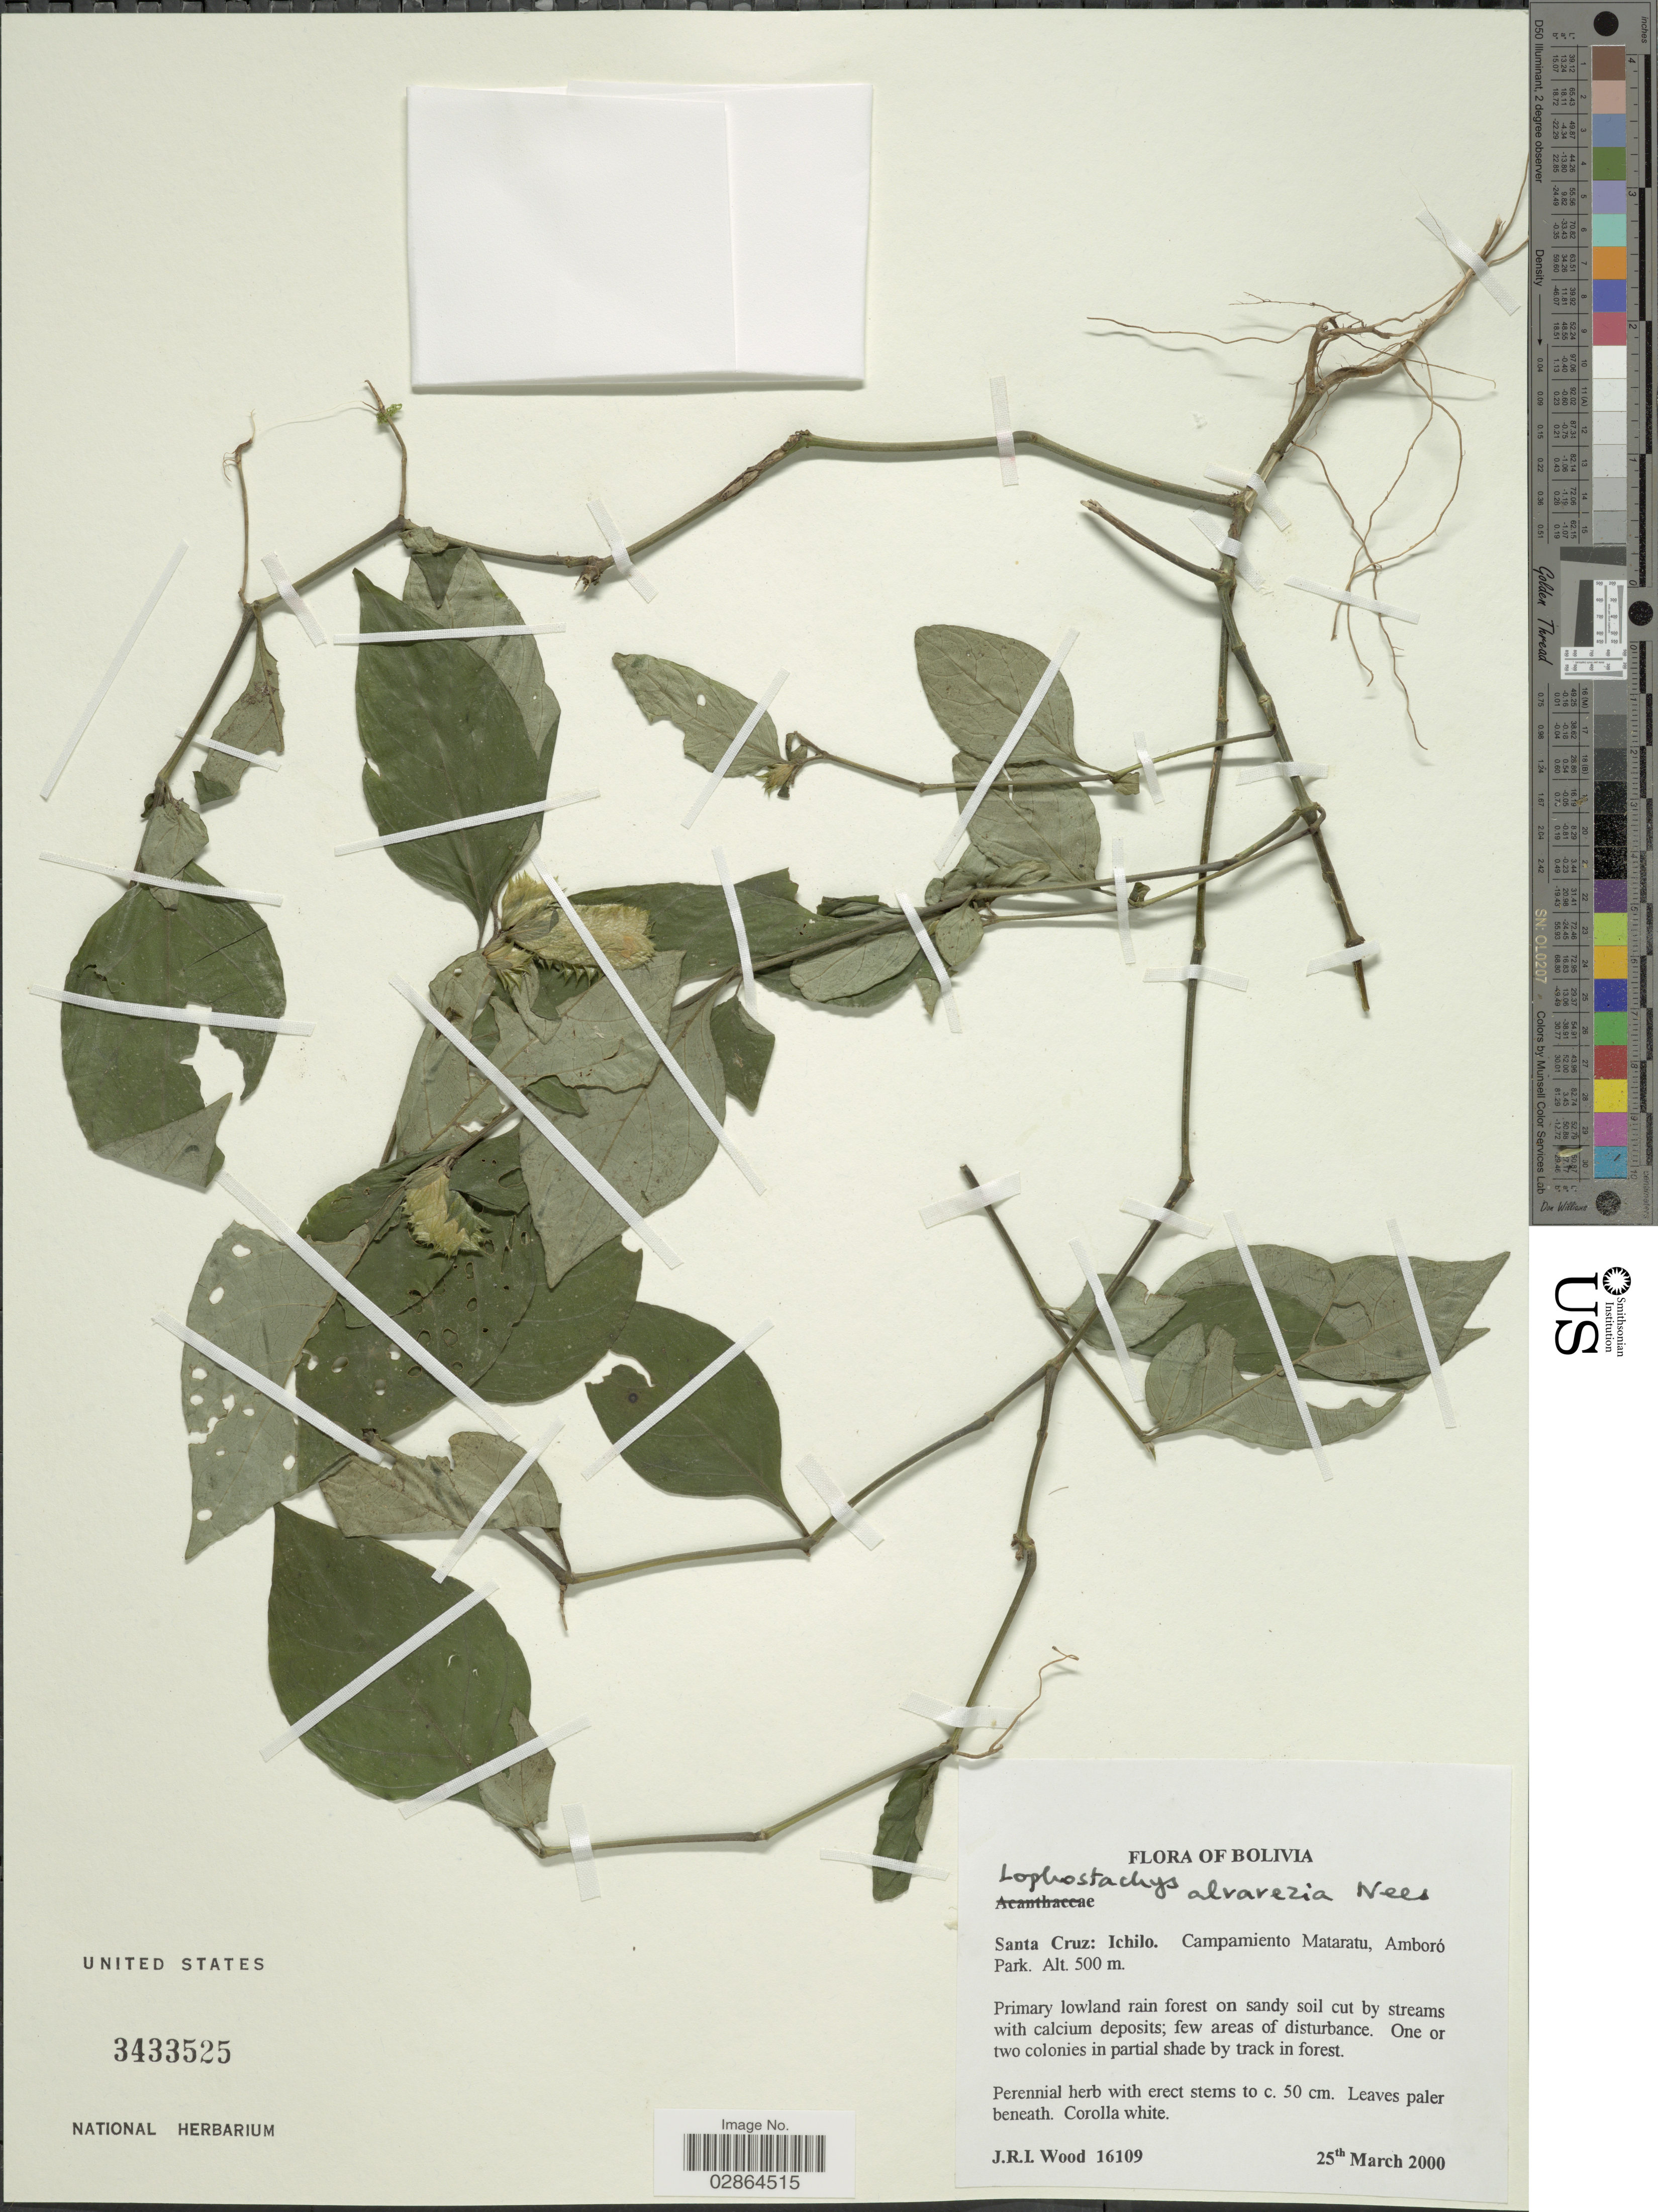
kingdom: Plantae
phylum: Tracheophyta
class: Magnoliopsida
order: Lamiales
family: Acanthaceae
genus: Lophostachys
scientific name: Lophostachys alvarezia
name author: Nees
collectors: J. R. I. Wood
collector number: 16109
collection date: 2000-03-25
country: Bolivia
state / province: Santa Cruz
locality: Ichilo. Campamiento mataratu, Amboró Park.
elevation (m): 500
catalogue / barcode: US 3433525